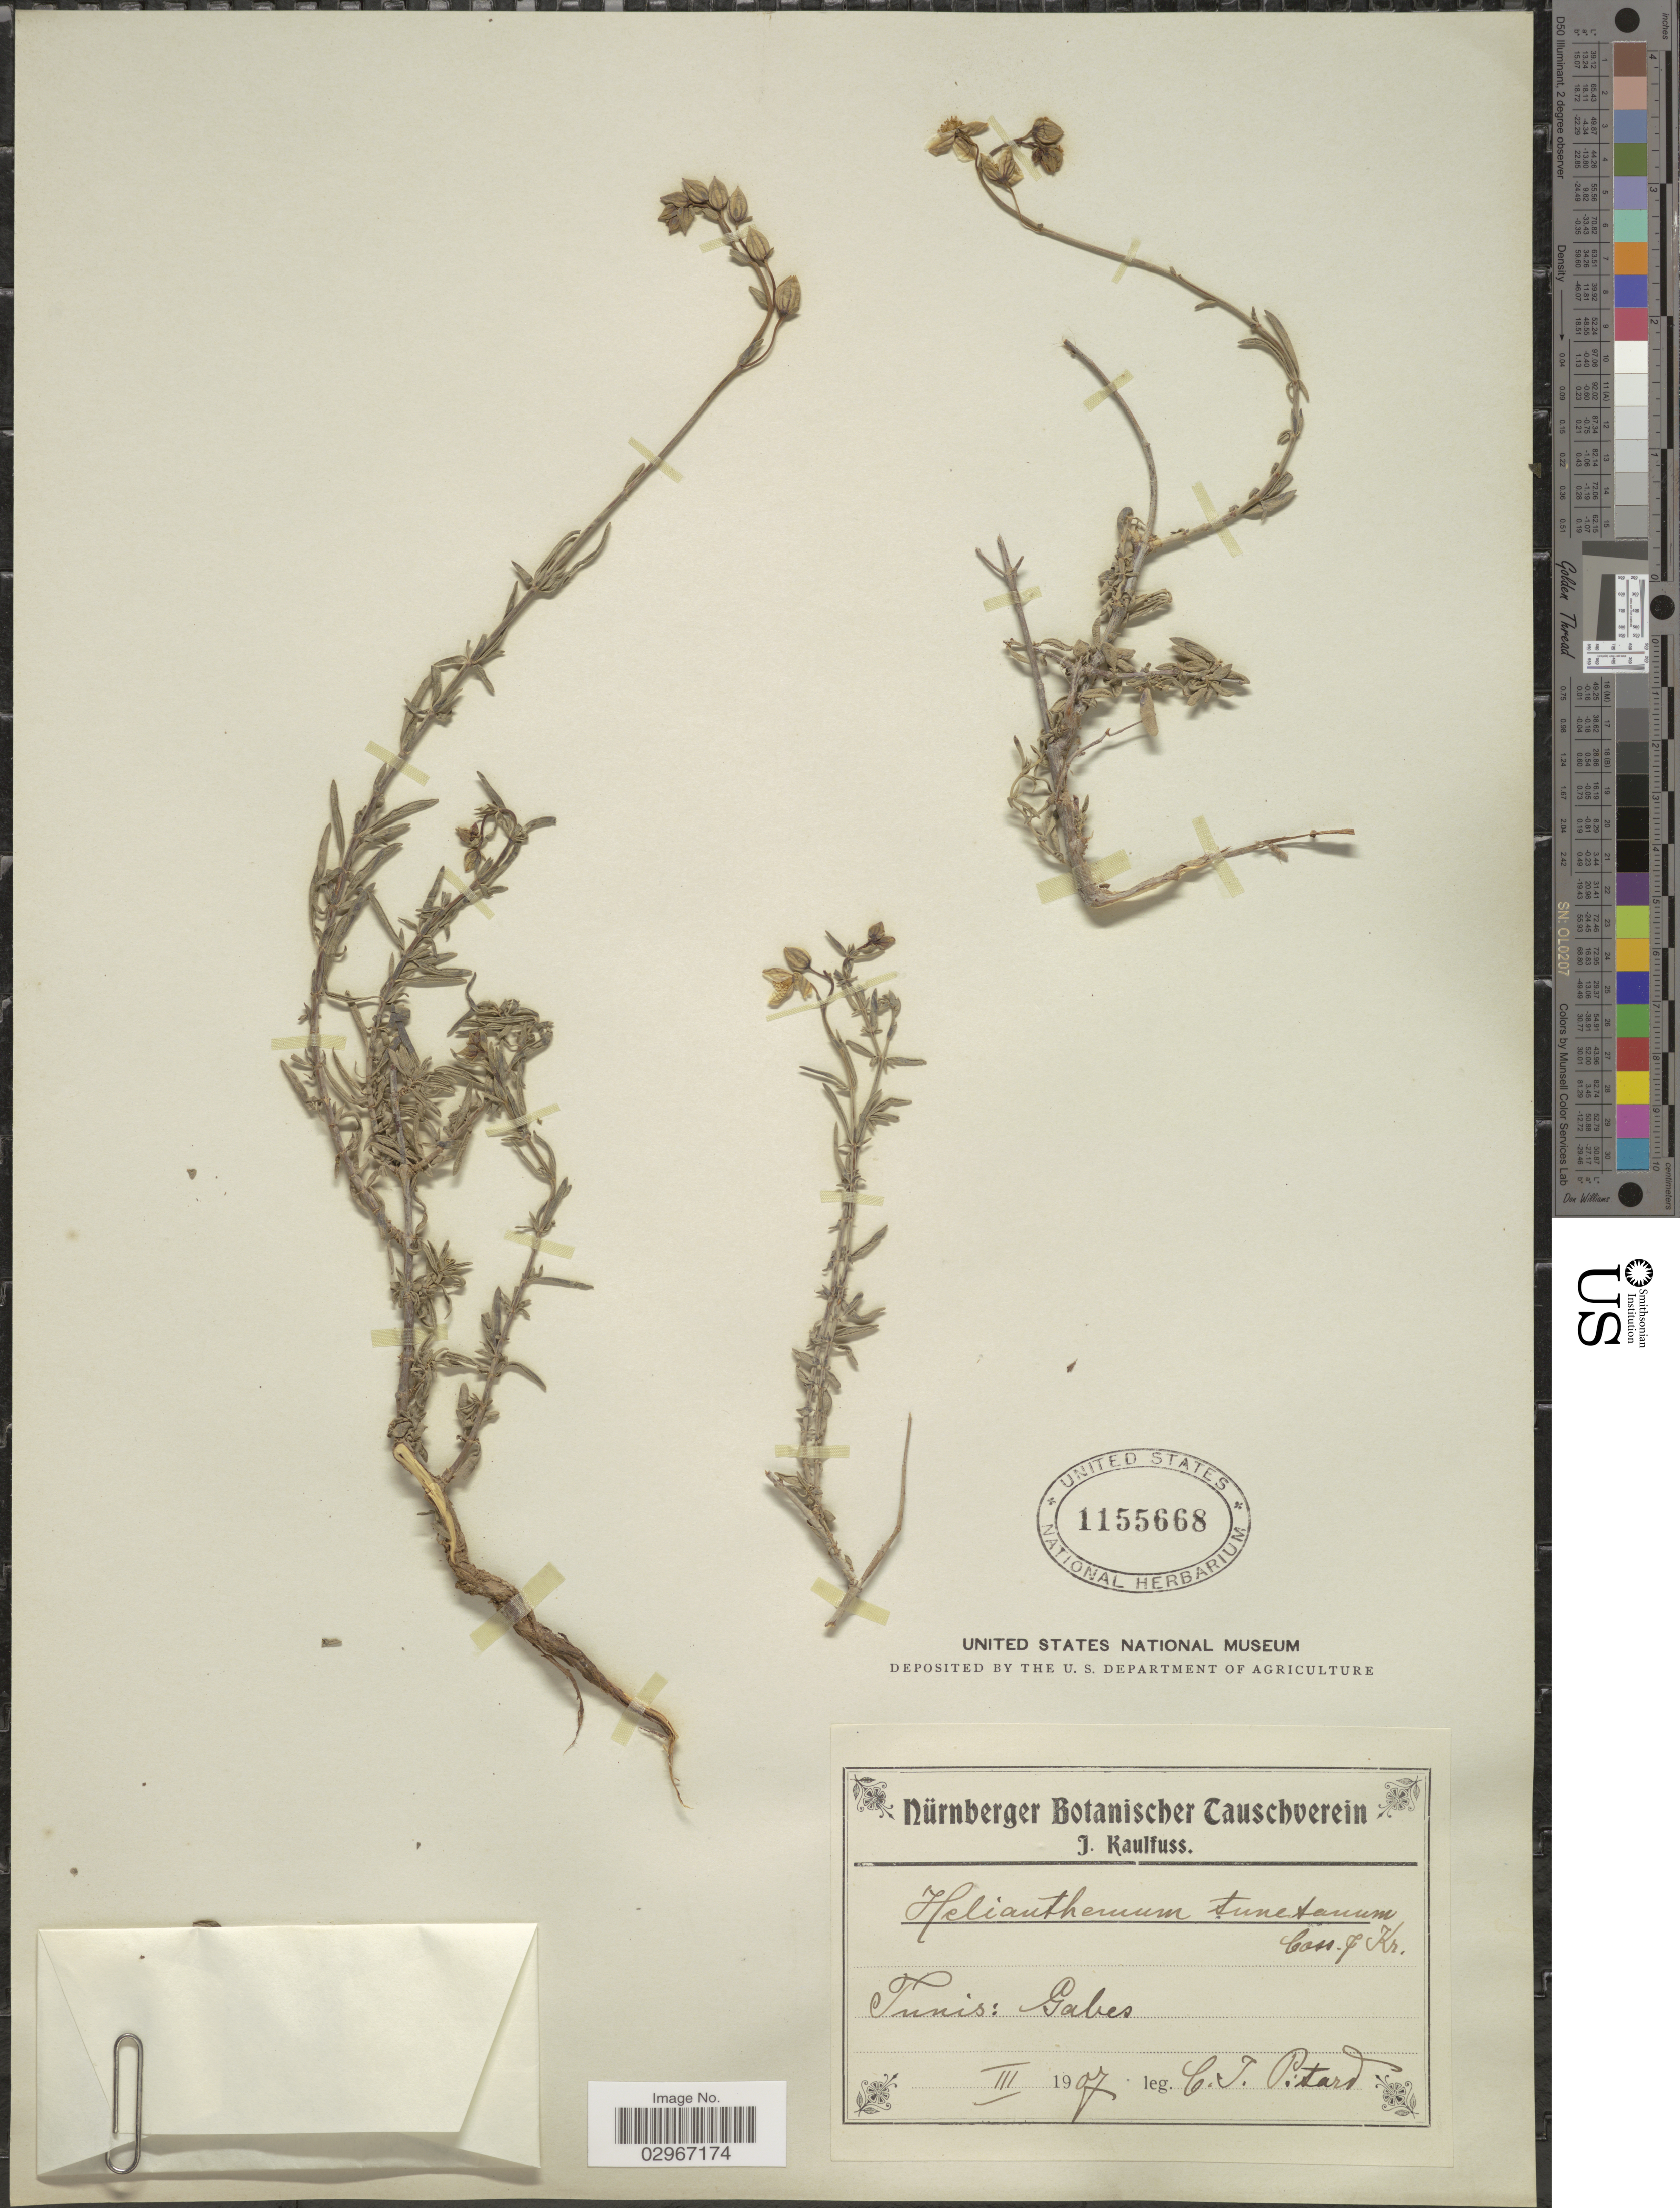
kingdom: Plantae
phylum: Tracheophyta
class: Magnoliopsida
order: Malvales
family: Cistaceae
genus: Helianthemum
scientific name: Helianthemum tunetanum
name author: Coss. & Kralik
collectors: C. Pitard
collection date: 1907-03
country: Tunisia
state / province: Gabès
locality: Tunis: Gabes.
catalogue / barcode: US 1155668